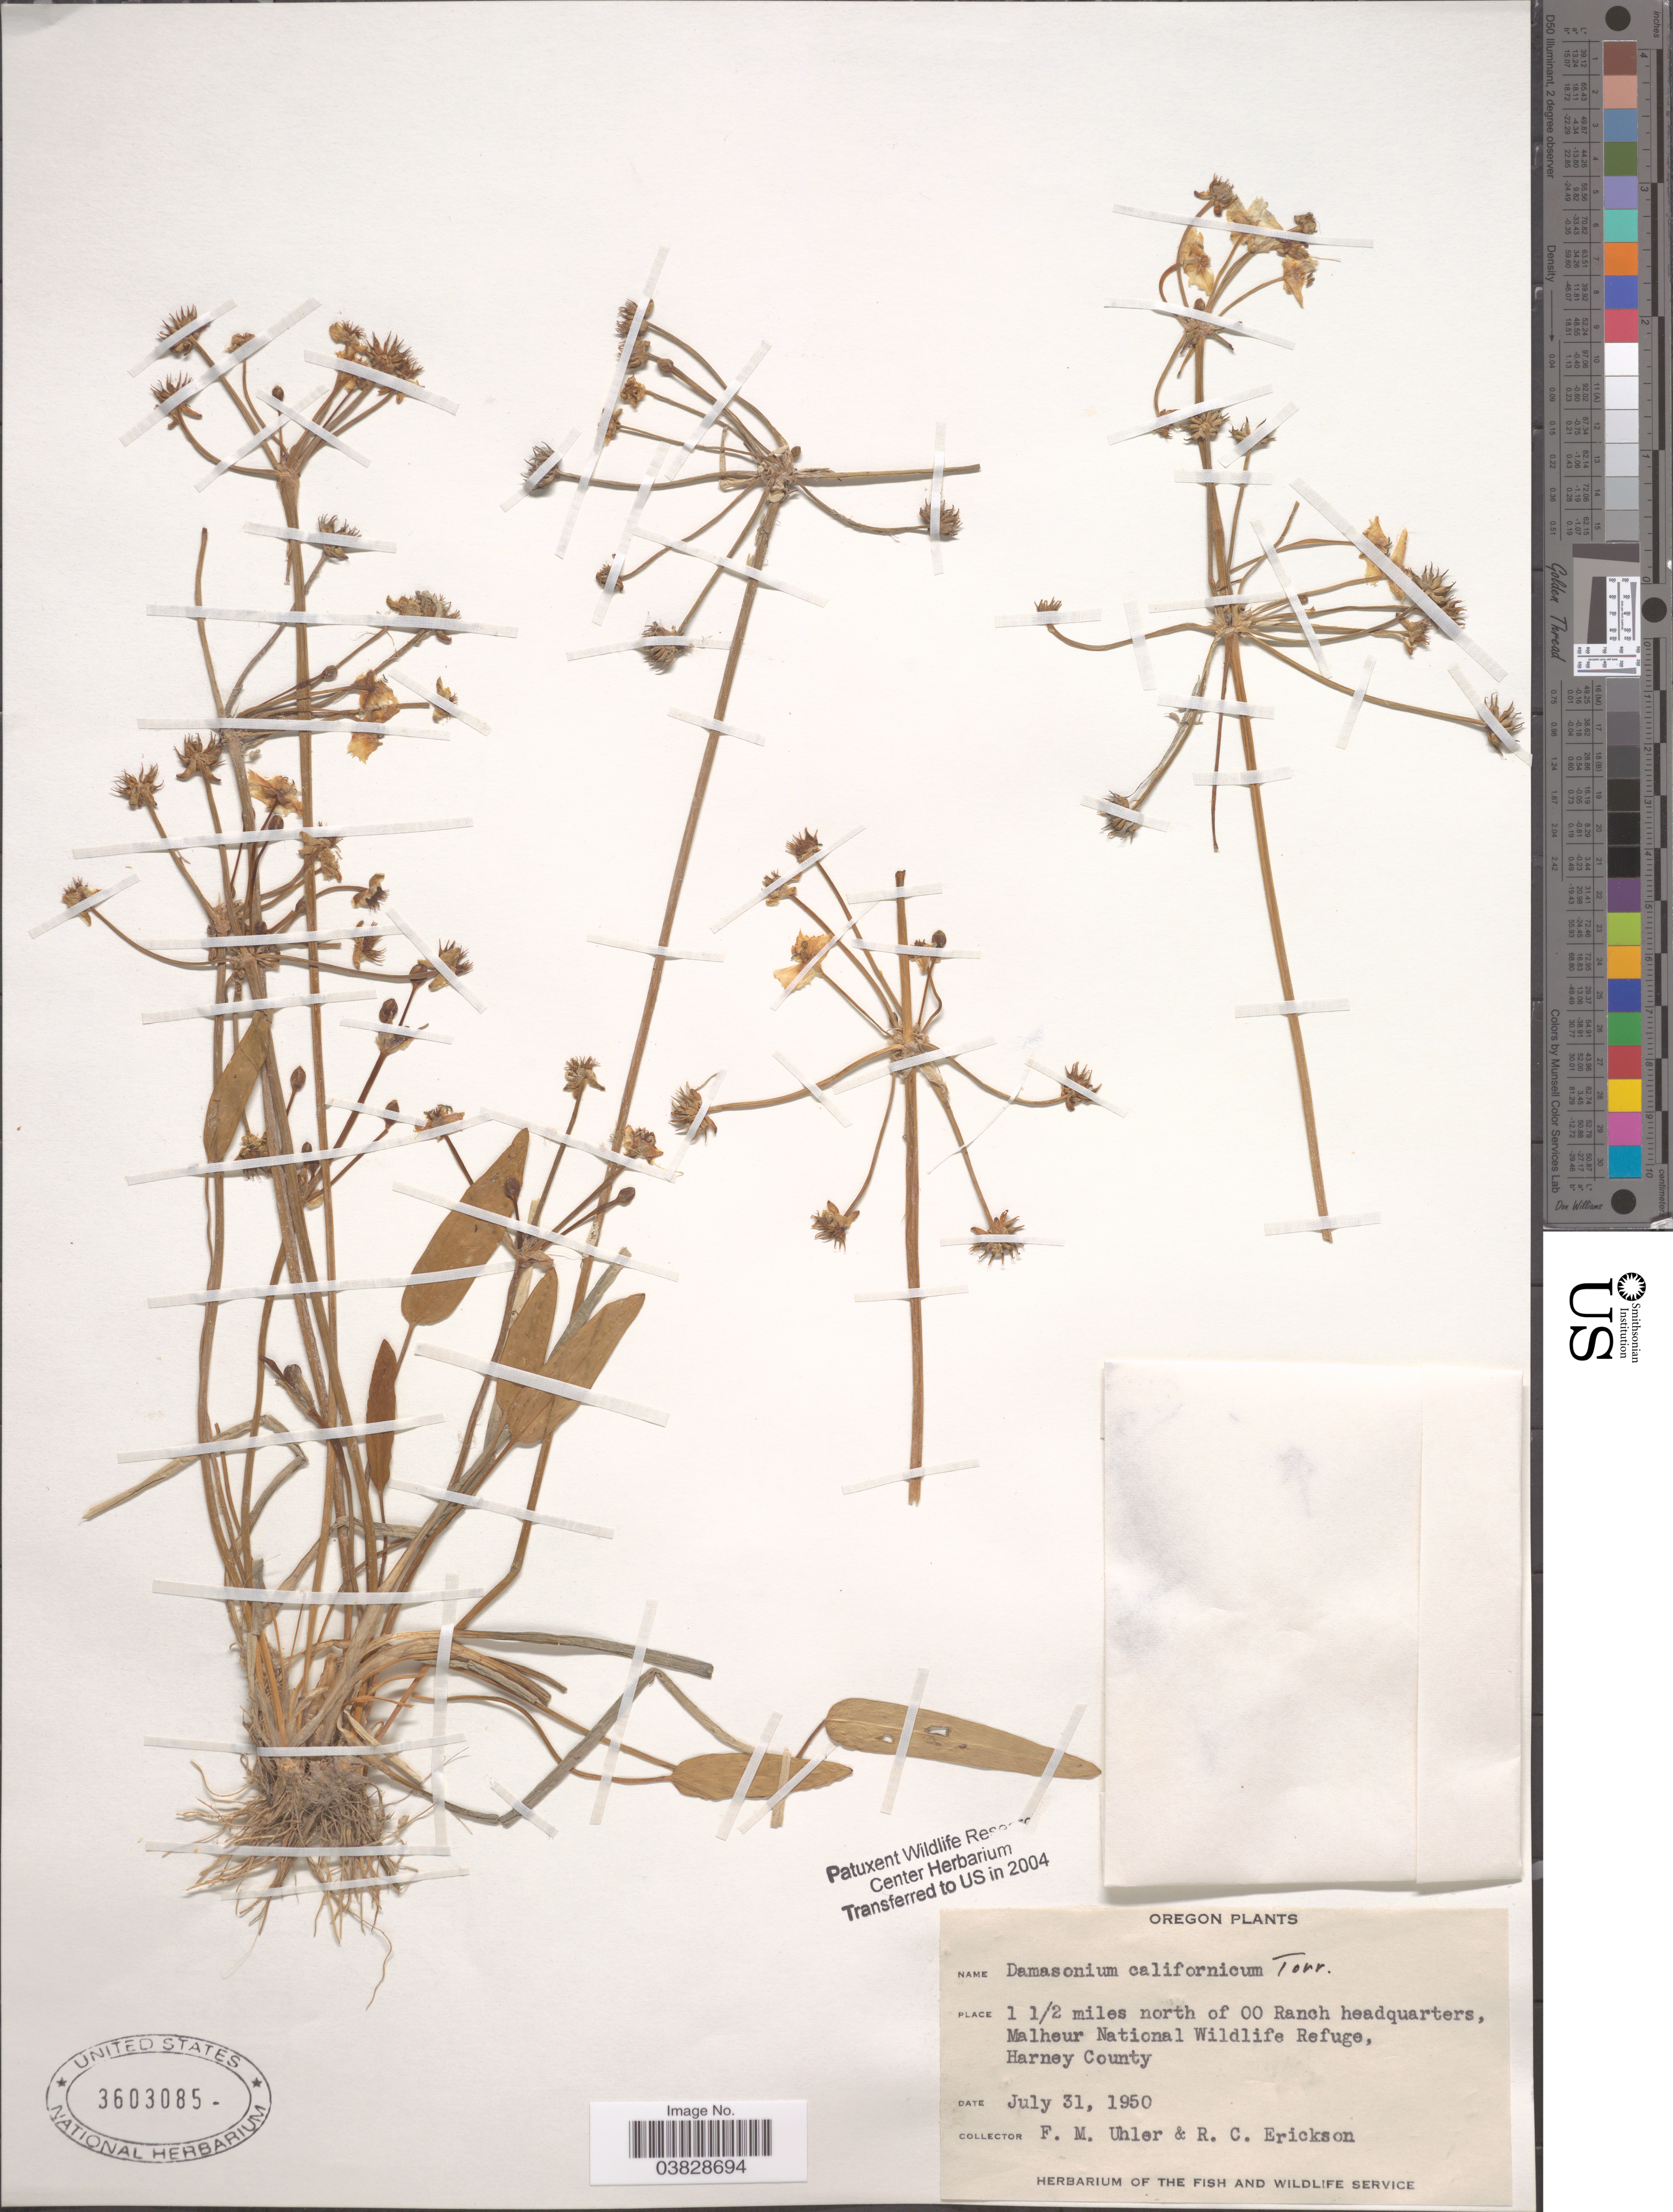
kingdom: Plantae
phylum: Tracheophyta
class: Liliopsida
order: Alismatales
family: Alismataceae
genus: Damasonium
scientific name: Damasonium californicum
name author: Torr.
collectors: F. M. Uhler & R. Erickson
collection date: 1950-07-31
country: United States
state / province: Oregon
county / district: Harney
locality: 1½ miles north of 00 Ranch headquarters, Malheur National Wildlife Refuge, Harney County.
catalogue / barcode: US 3603085